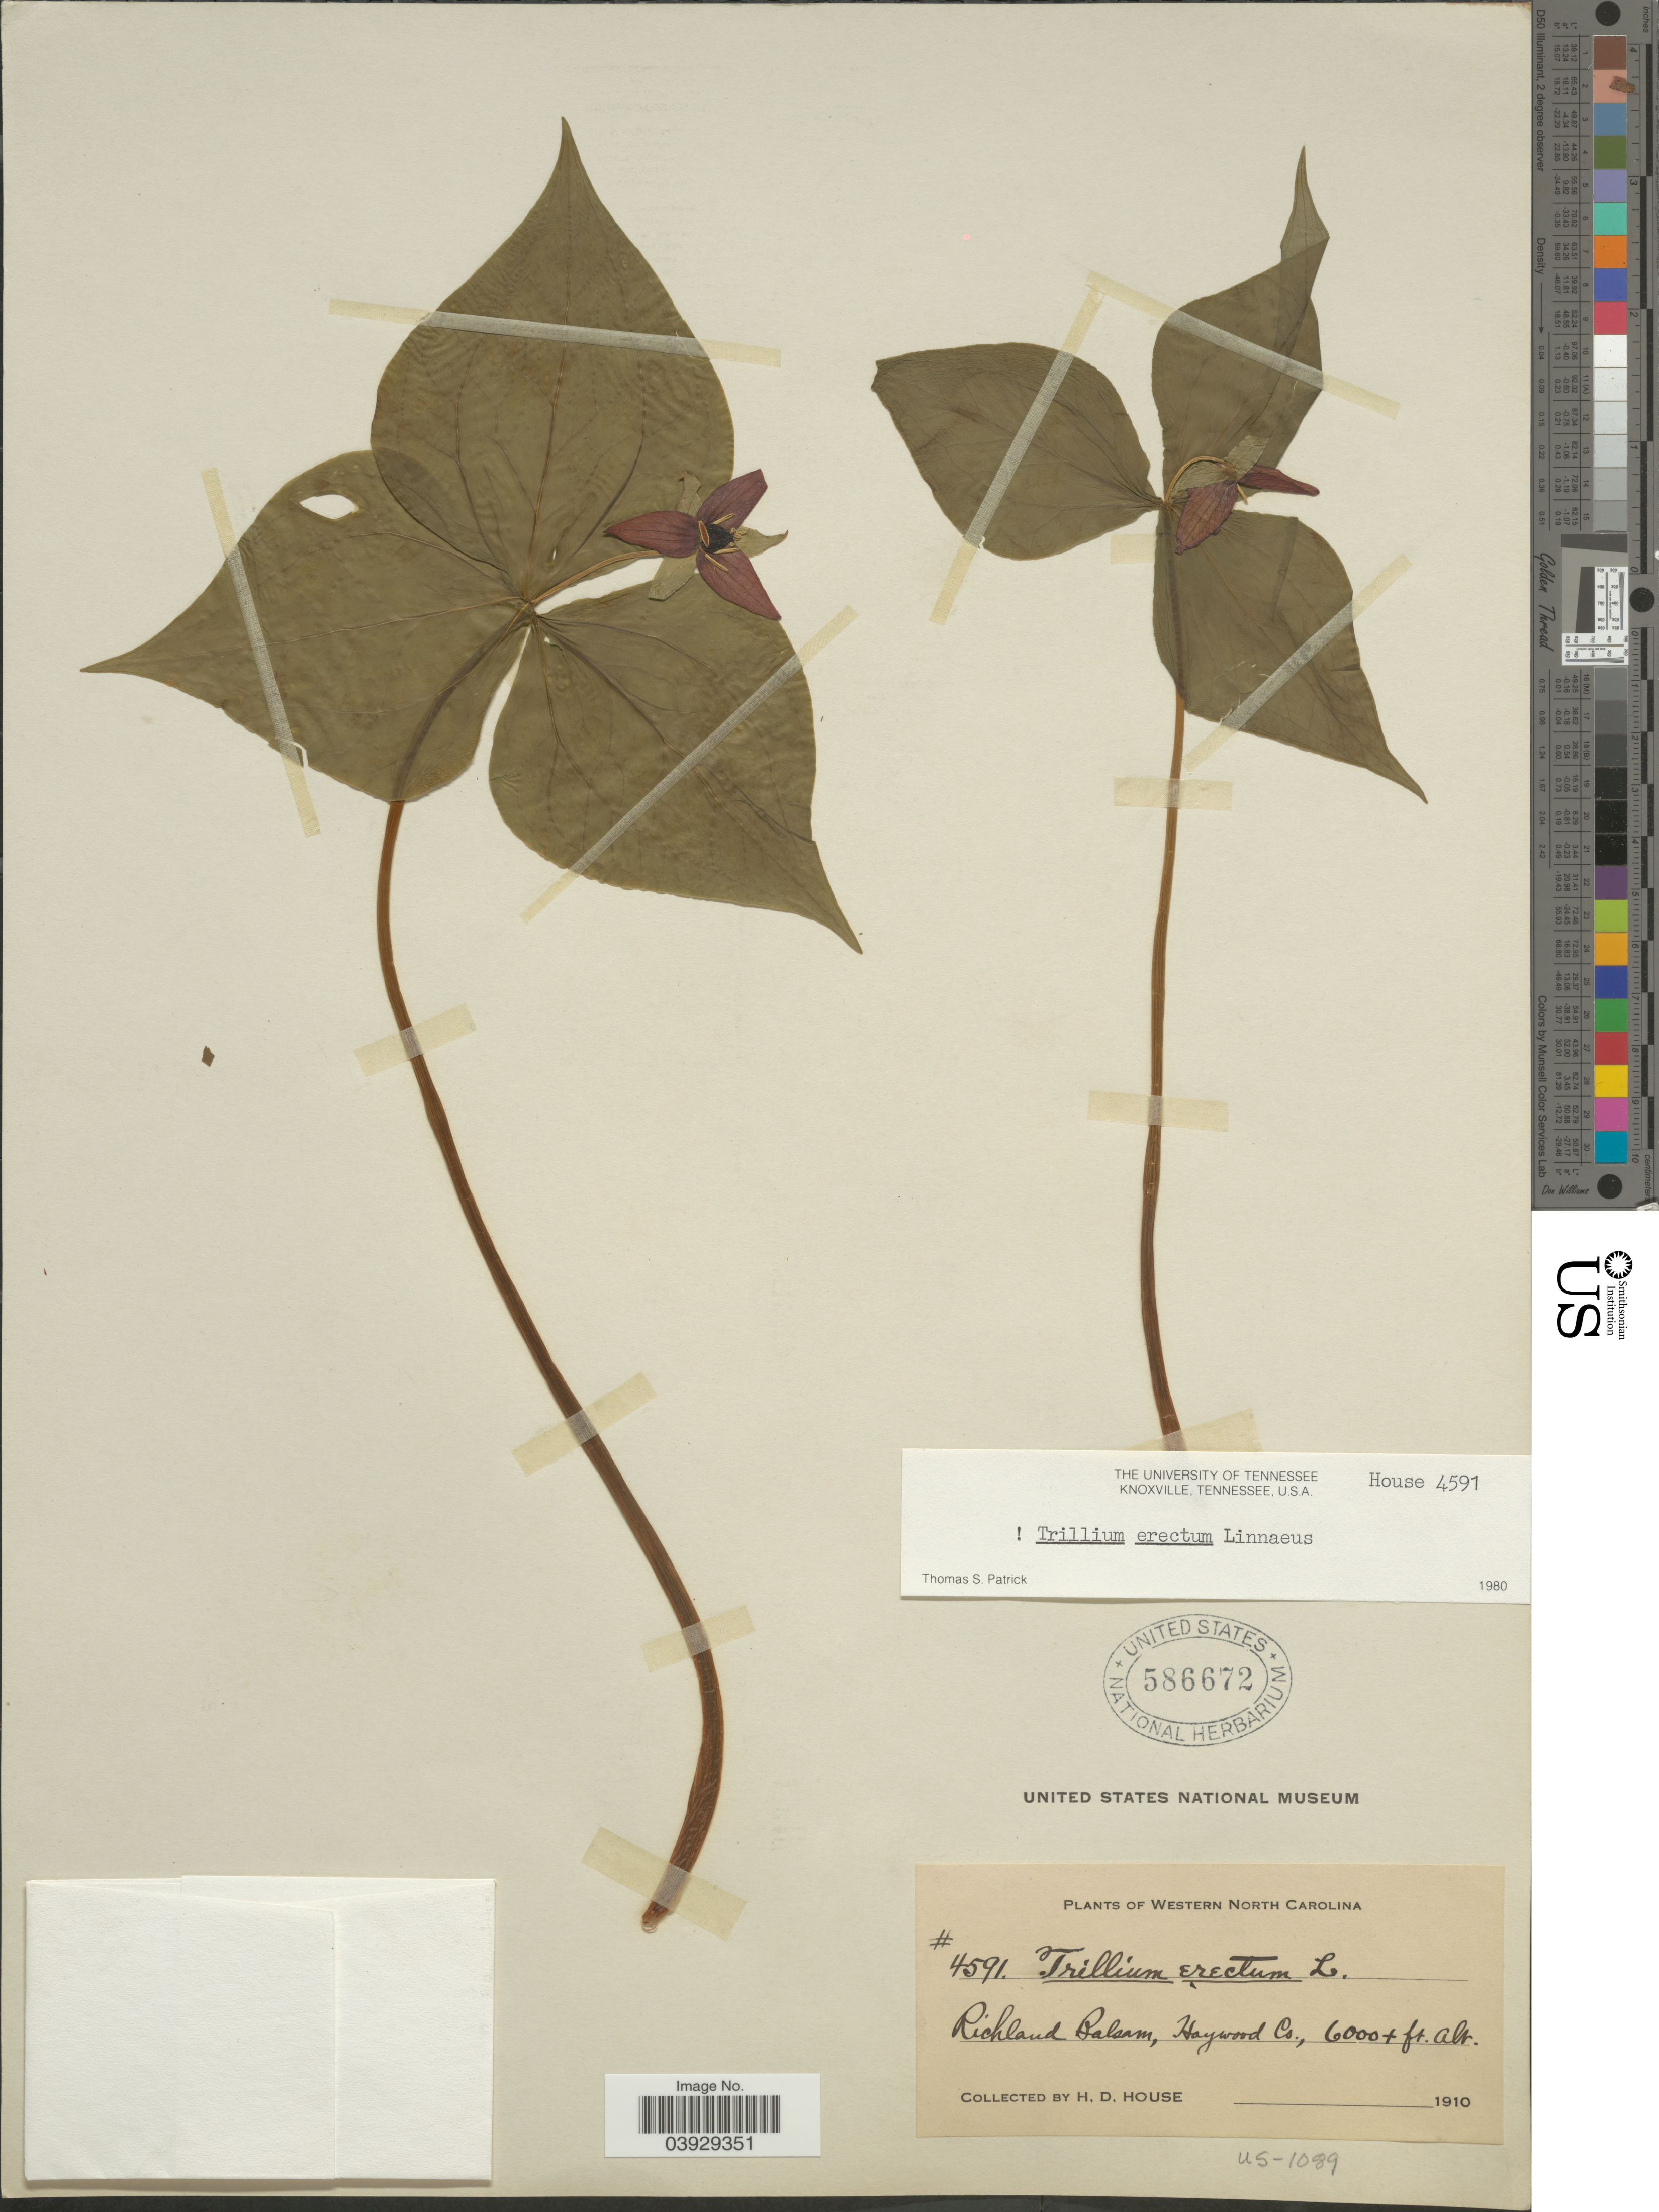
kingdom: Plantae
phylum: Tracheophyta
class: Liliopsida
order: Liliales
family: Melanthiaceae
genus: Trillium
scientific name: Trillium erectum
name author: L.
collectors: H. D. House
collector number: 4591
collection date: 1910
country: United States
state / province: North Carolina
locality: Western North Carolina. Richland Balsam, Haywood Co.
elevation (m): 1829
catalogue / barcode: US 586672